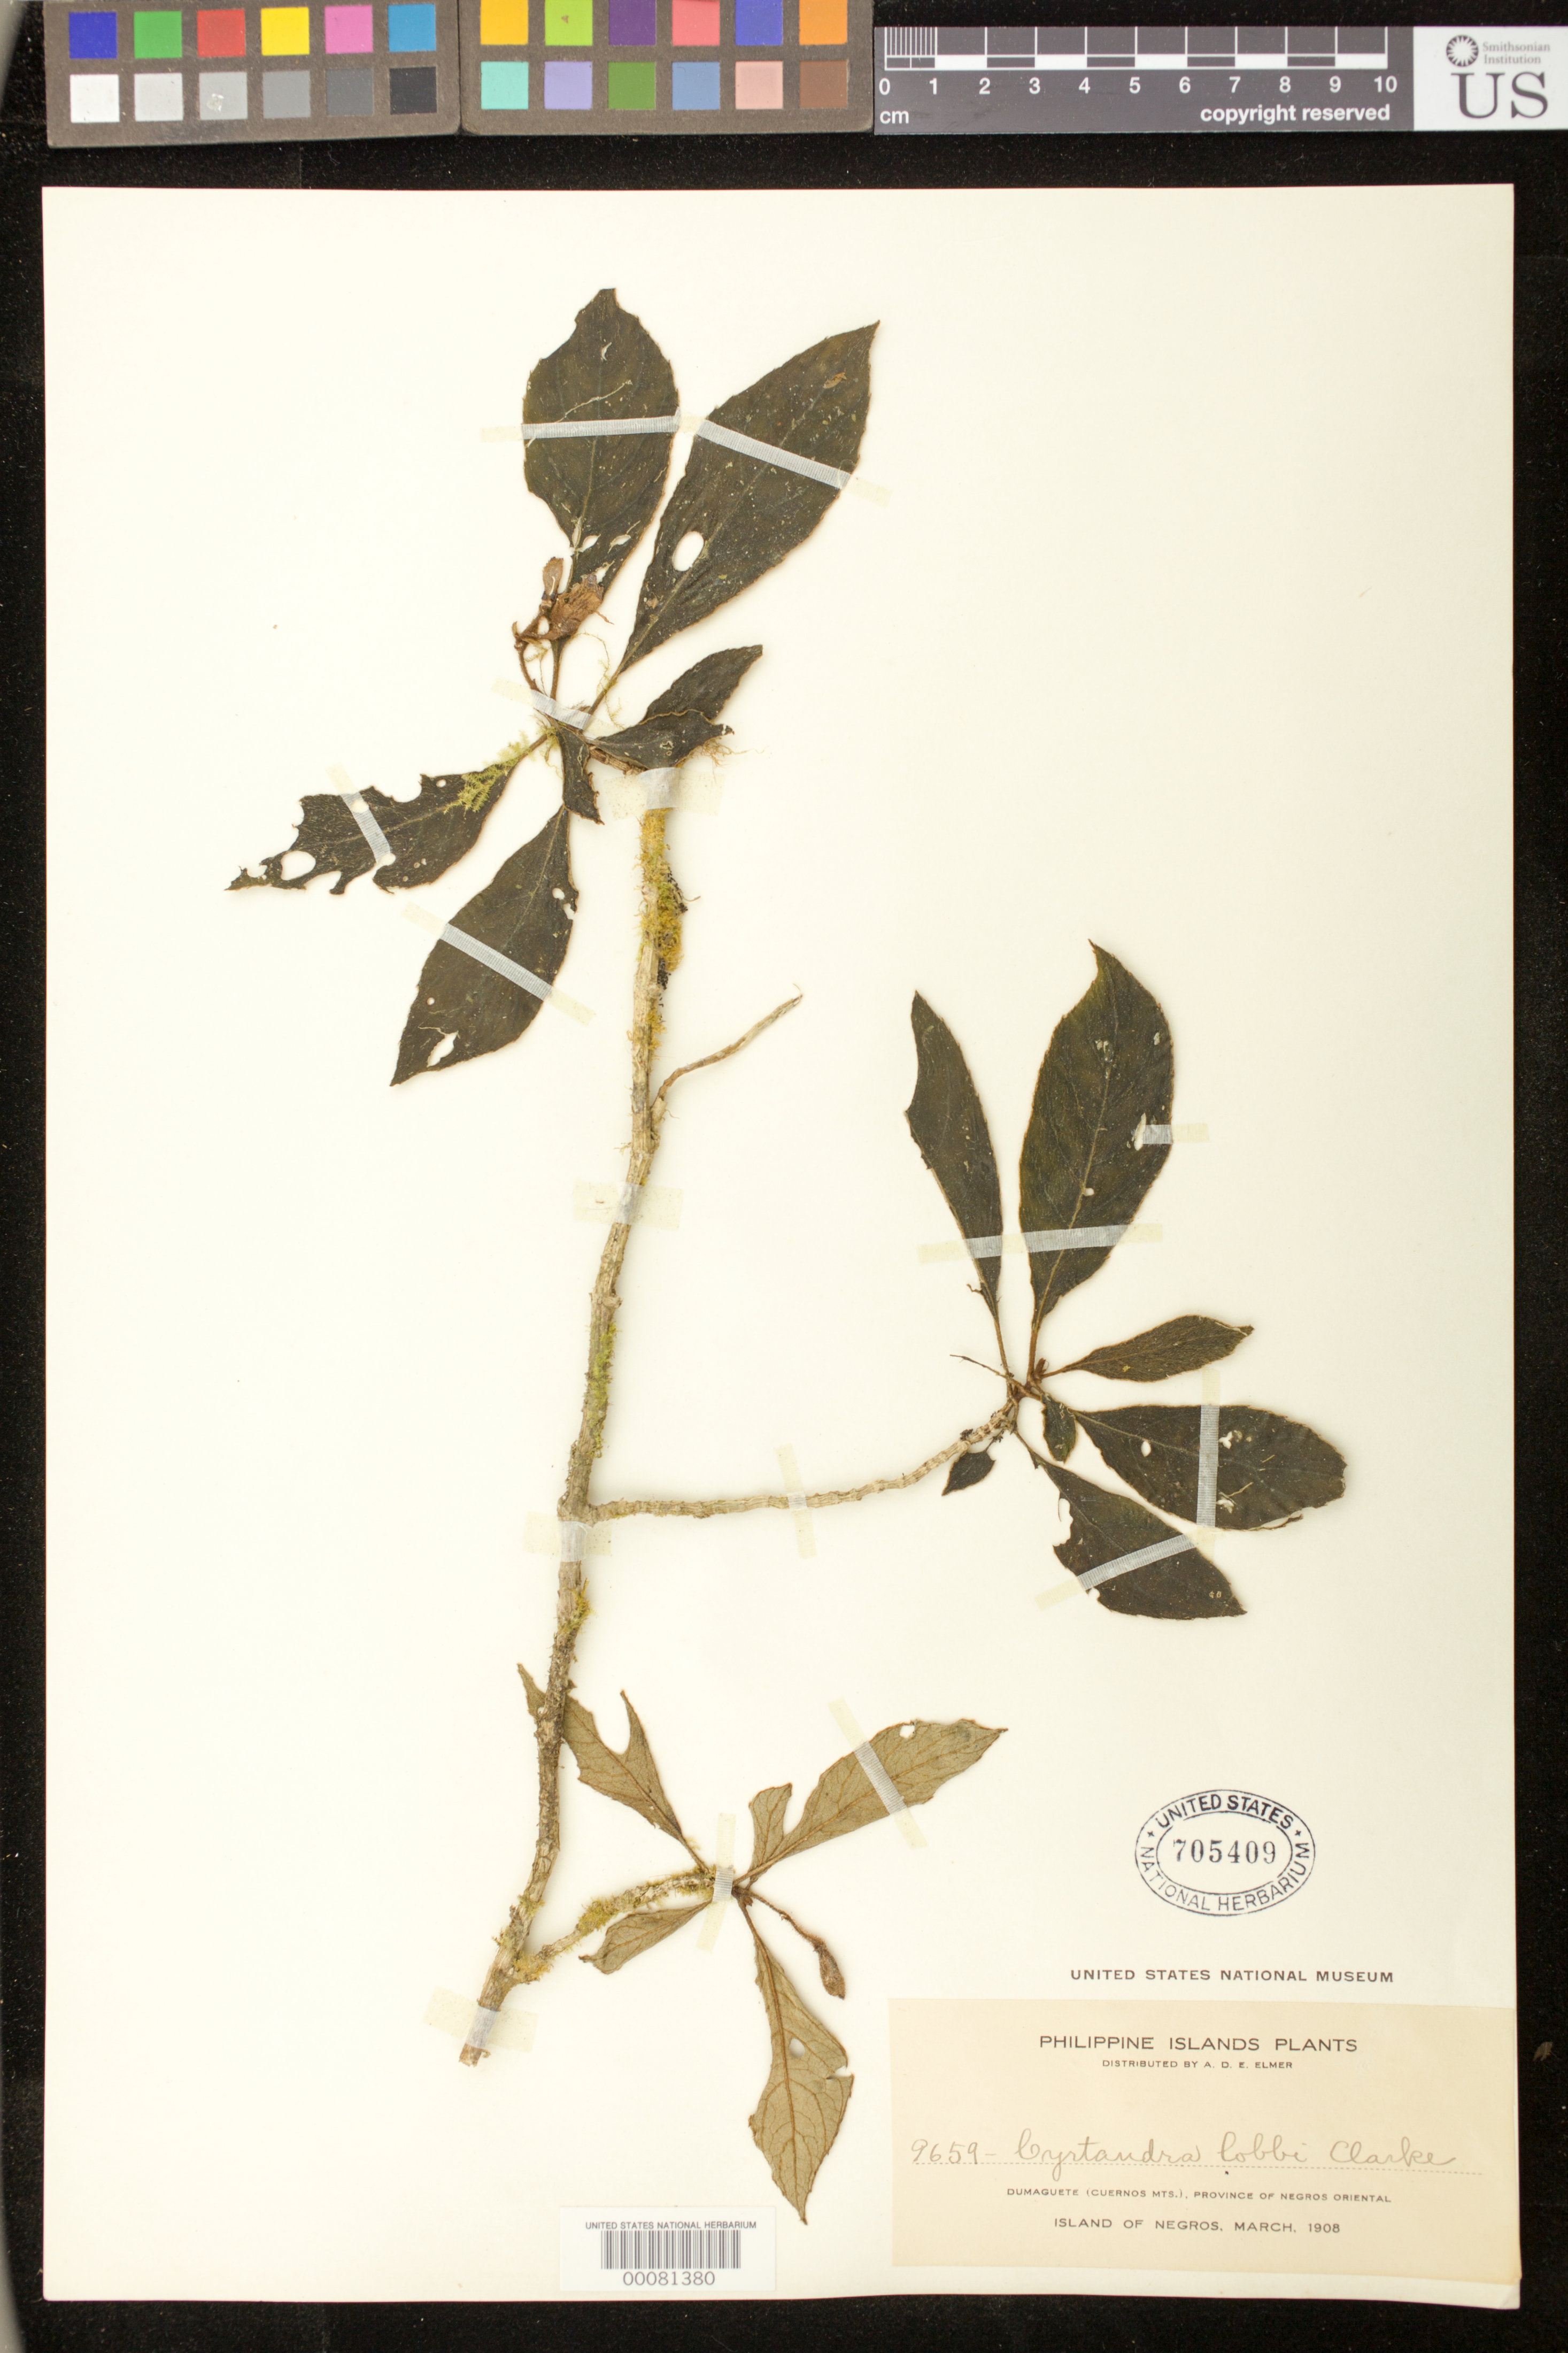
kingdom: Plantae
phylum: Tracheophyta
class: Magnoliopsida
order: Lamiales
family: Gesneriaceae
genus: Cyrtandra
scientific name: Cyrtandra lobbii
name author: C.B. Clarke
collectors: A. D. E. Elmer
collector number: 9659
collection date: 1908-03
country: Philippines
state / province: Central Visayas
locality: Sumaguete (Cuernos Mts.), Province of Negros Oriental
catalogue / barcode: US 705409